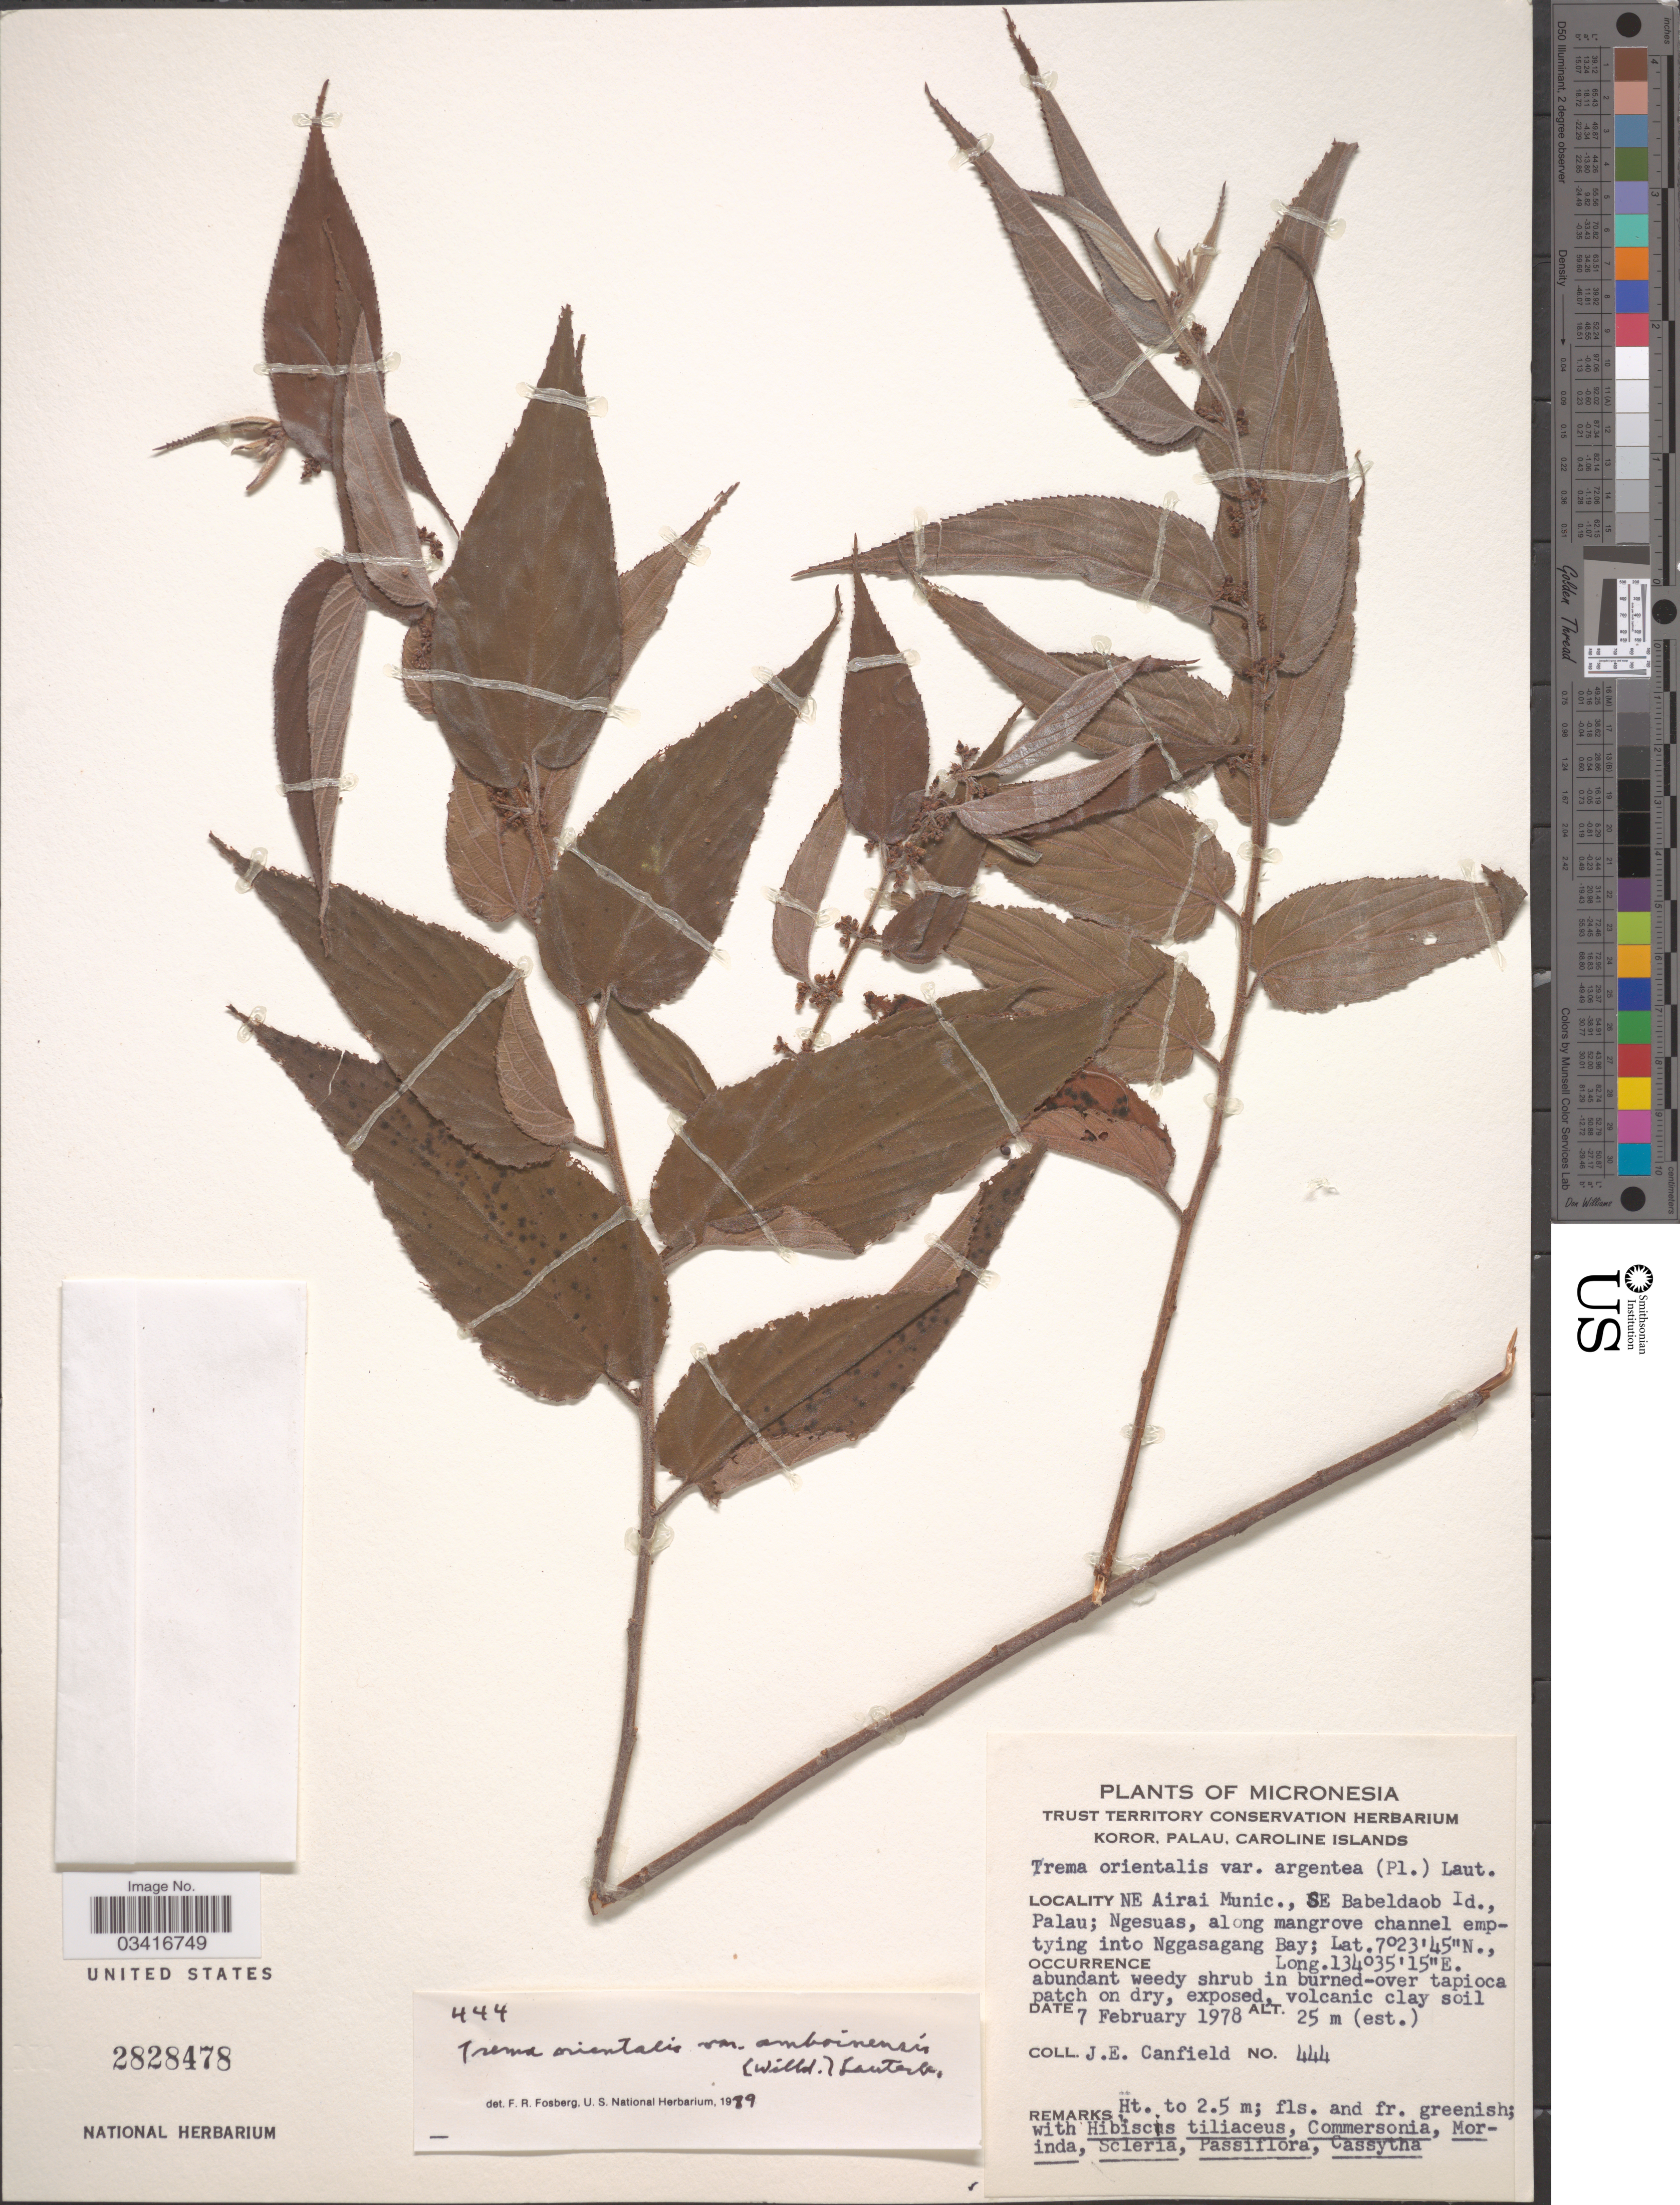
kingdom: Plantae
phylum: Tracheophyta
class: Magnoliopsida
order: Rosales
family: Cannabaceae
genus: Trema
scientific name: Trema orientale var. amboinensis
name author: (Willd.) Lauterb.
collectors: J. E. Canfield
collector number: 444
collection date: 1978-02-07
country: Palau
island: Babeldaob [Babelthuap]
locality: Micronesia. Koror, Palau, Caroline Islands. NE Airai Munic. SE Babeldaob Id., Palau; Ngesuas, along mangrove channel emptying into Nggasagang Bay.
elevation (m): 25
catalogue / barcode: US 2828478